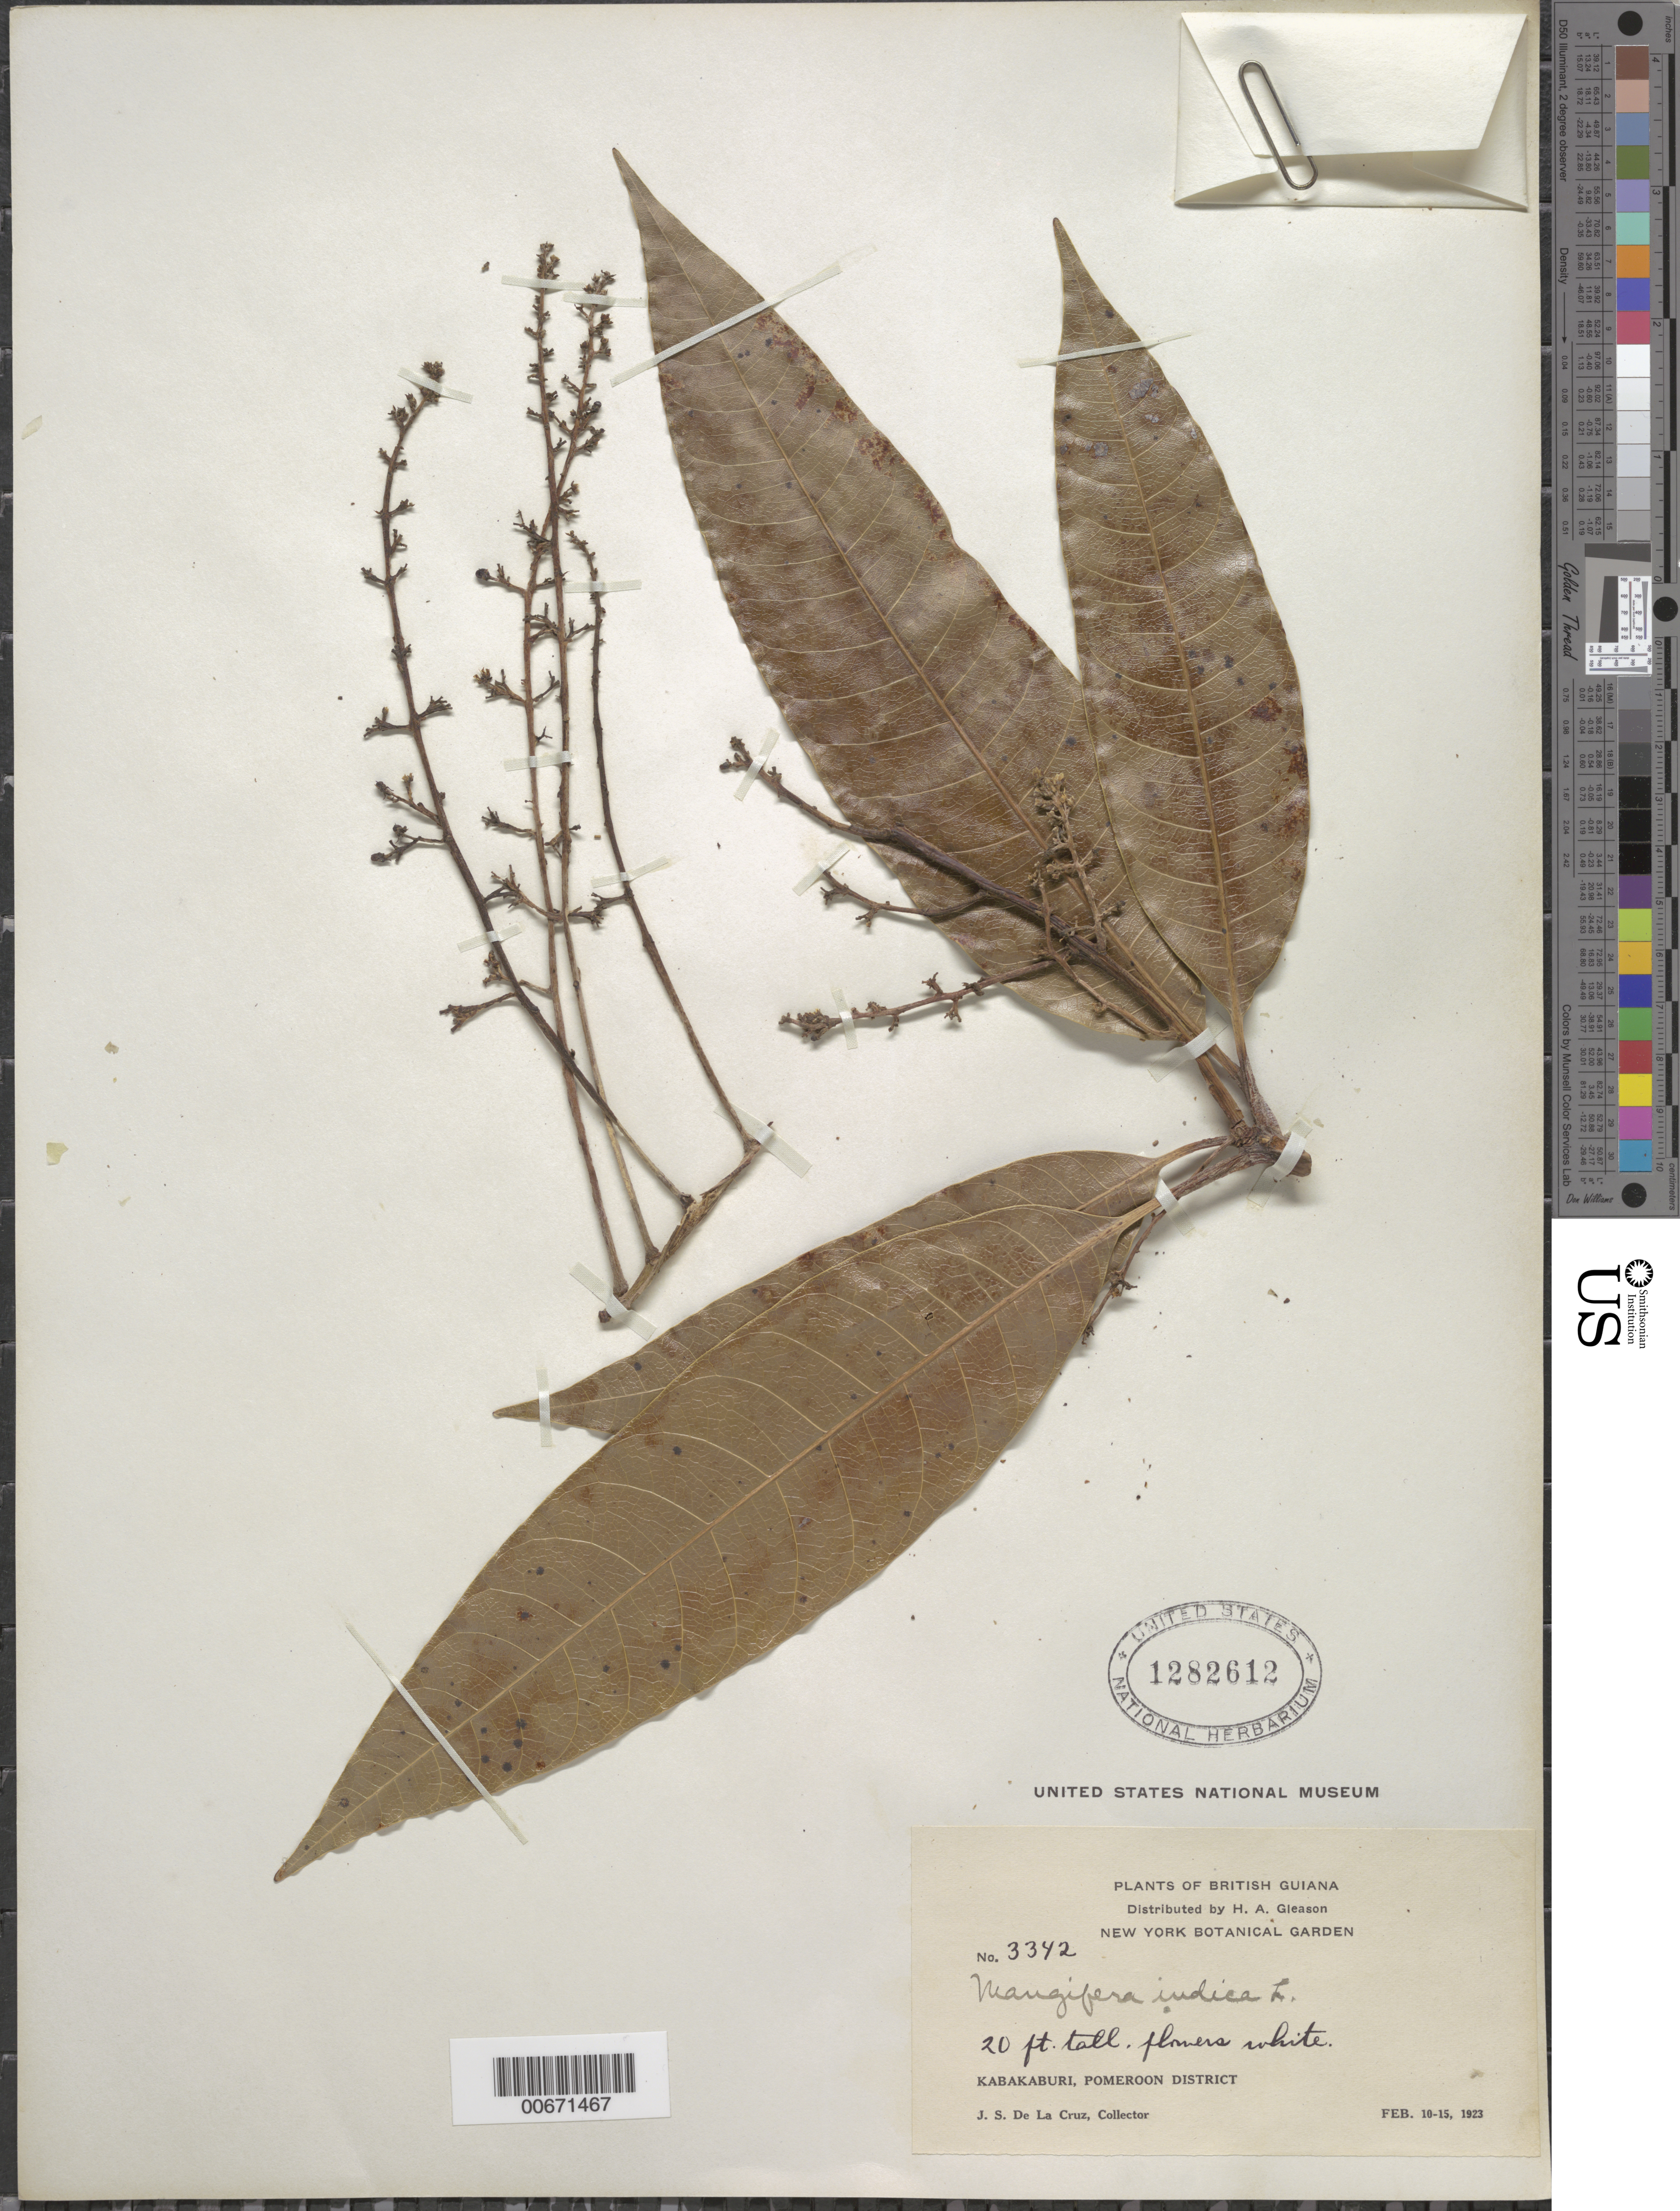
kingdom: Plantae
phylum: Tracheophyta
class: Magnoliopsida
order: Sapindales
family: Anacardiaceae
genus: Mangifera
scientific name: Mangifera indica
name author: L.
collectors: J. S. de la Cruz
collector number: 3342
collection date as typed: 10-Feb-23 to 15-Feb-23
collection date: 1923-02-10/1923-02-15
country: Guyana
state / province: Pomeroon-Supenaam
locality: Kabakaburi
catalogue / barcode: US 1282612